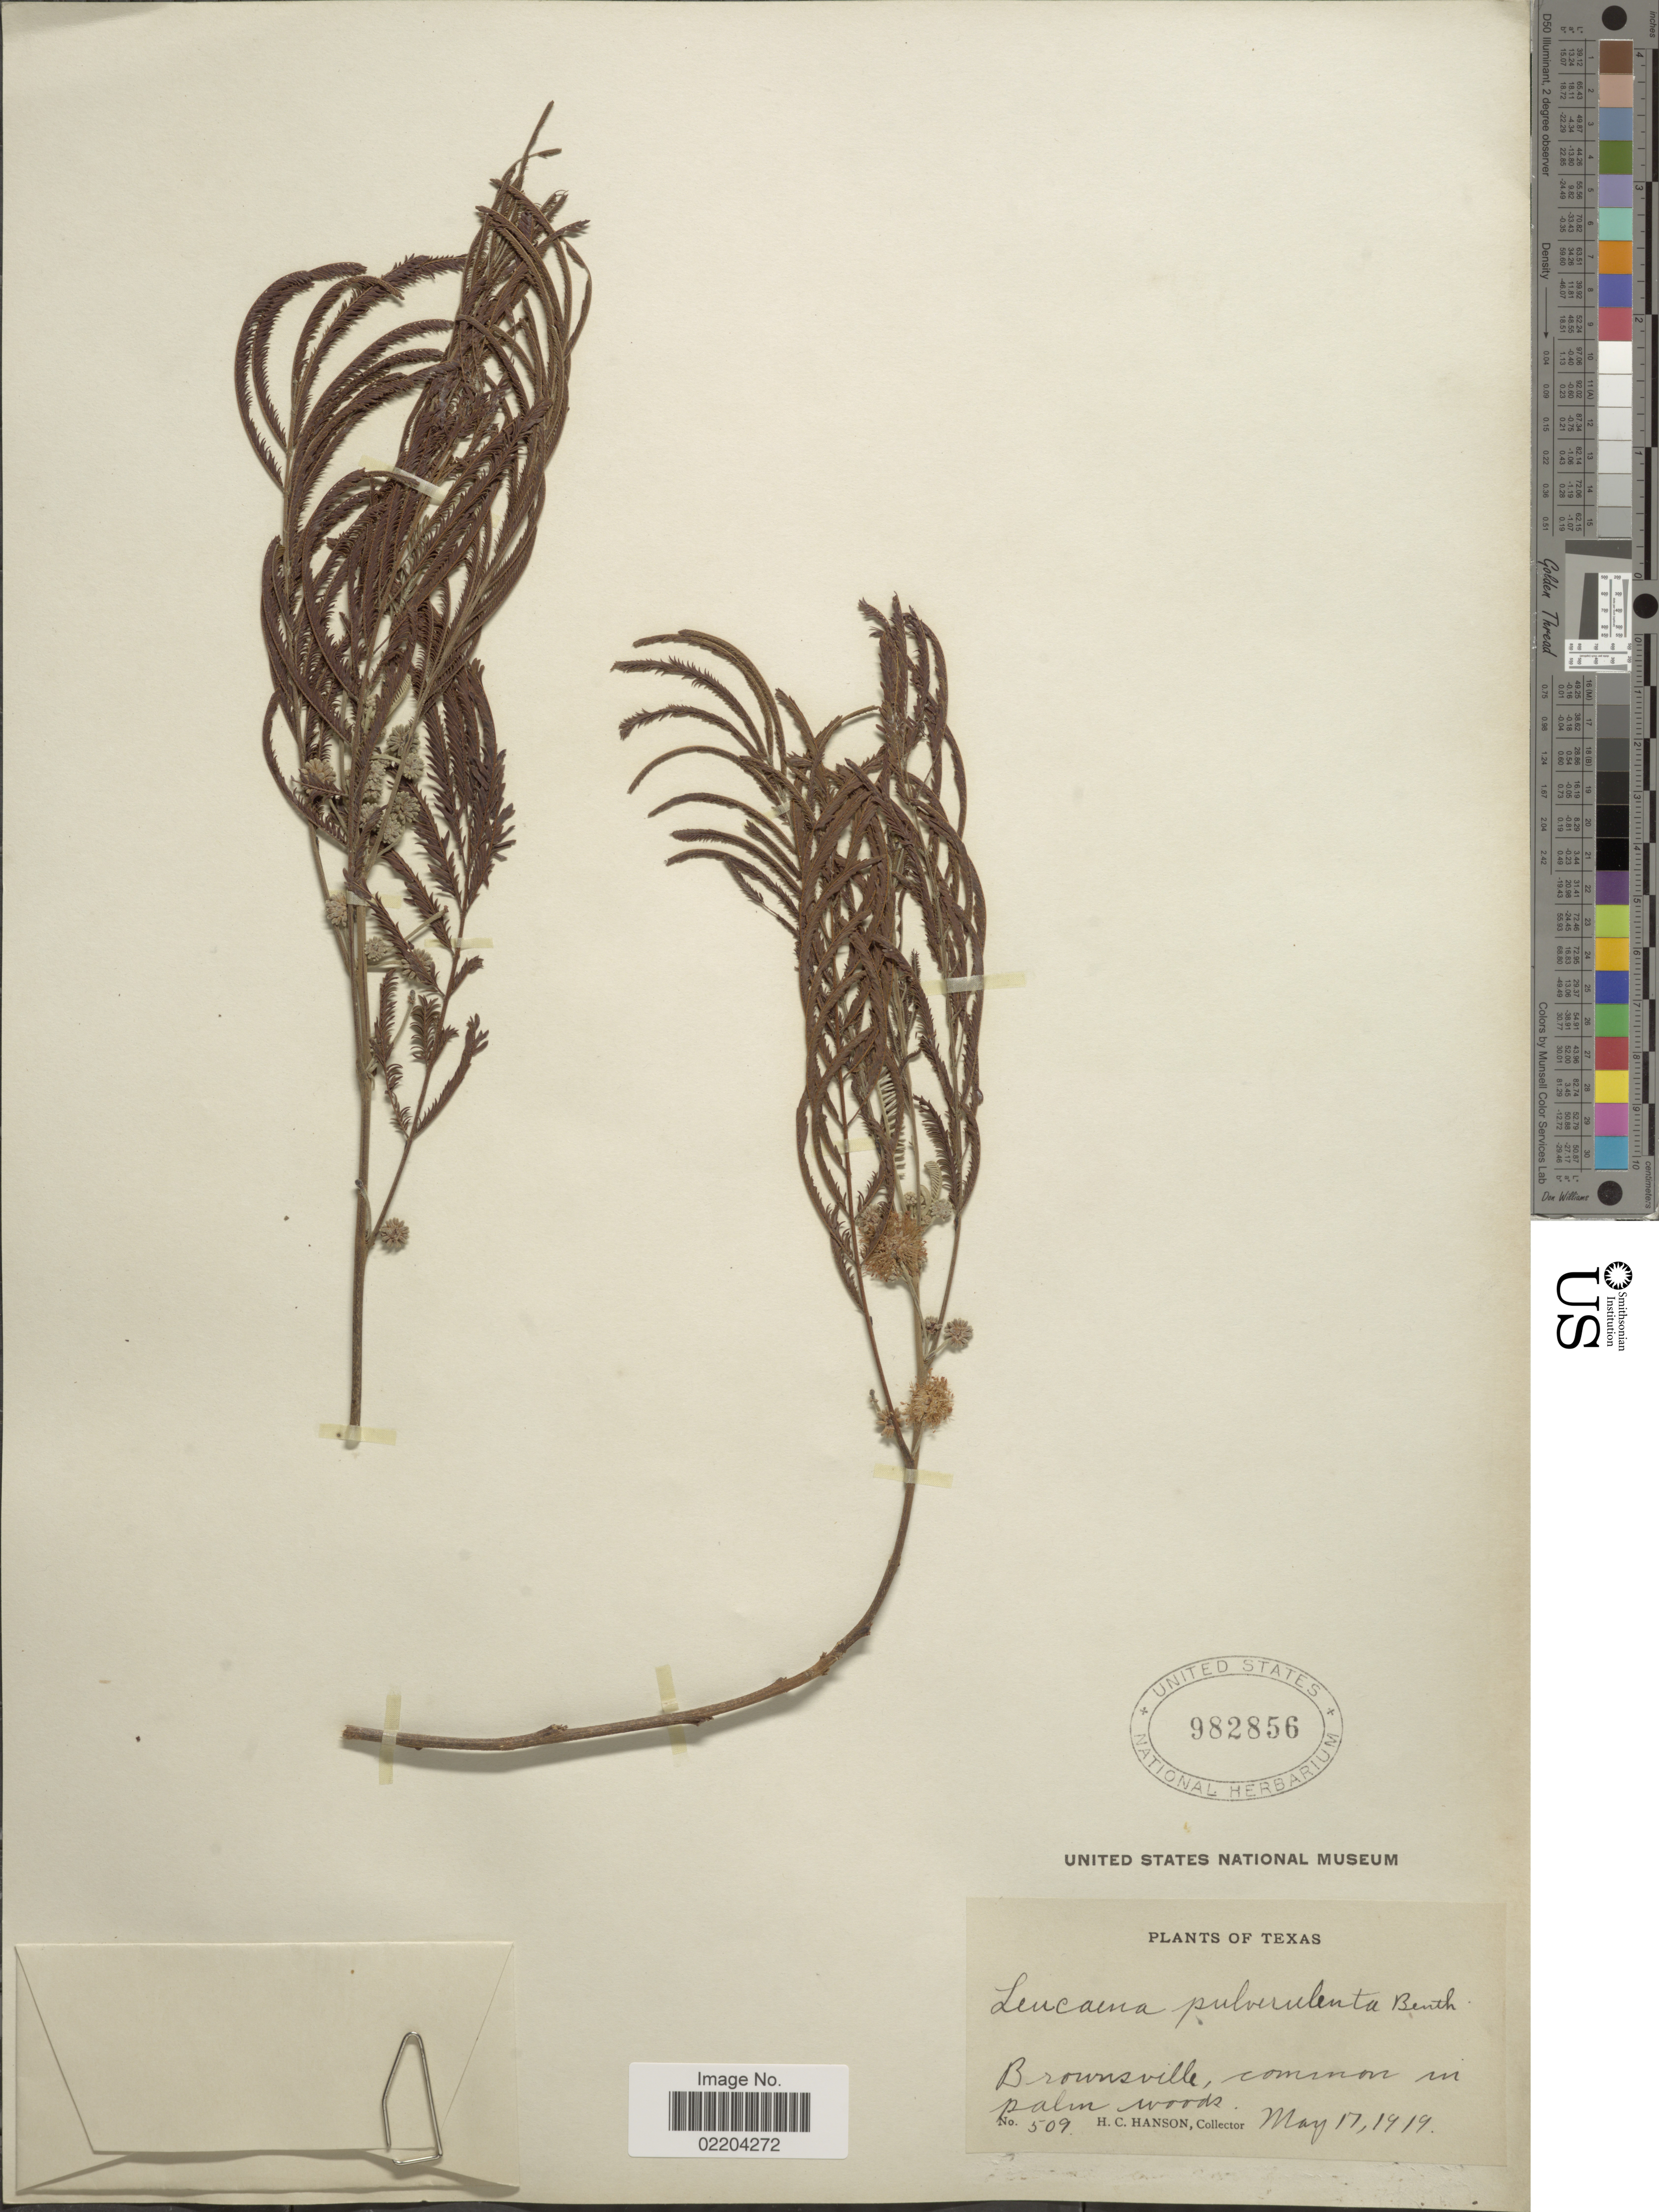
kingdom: Plantae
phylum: Tracheophyta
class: Magnoliopsida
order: Fabales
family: Fabaceae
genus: Leucaena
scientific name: Leucaena pulverulenta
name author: (Schltdl.) Benth.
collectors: H. Hanson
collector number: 509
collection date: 1919-05-17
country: United States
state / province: Texas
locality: Texas.Brownsville.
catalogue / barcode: US 982856